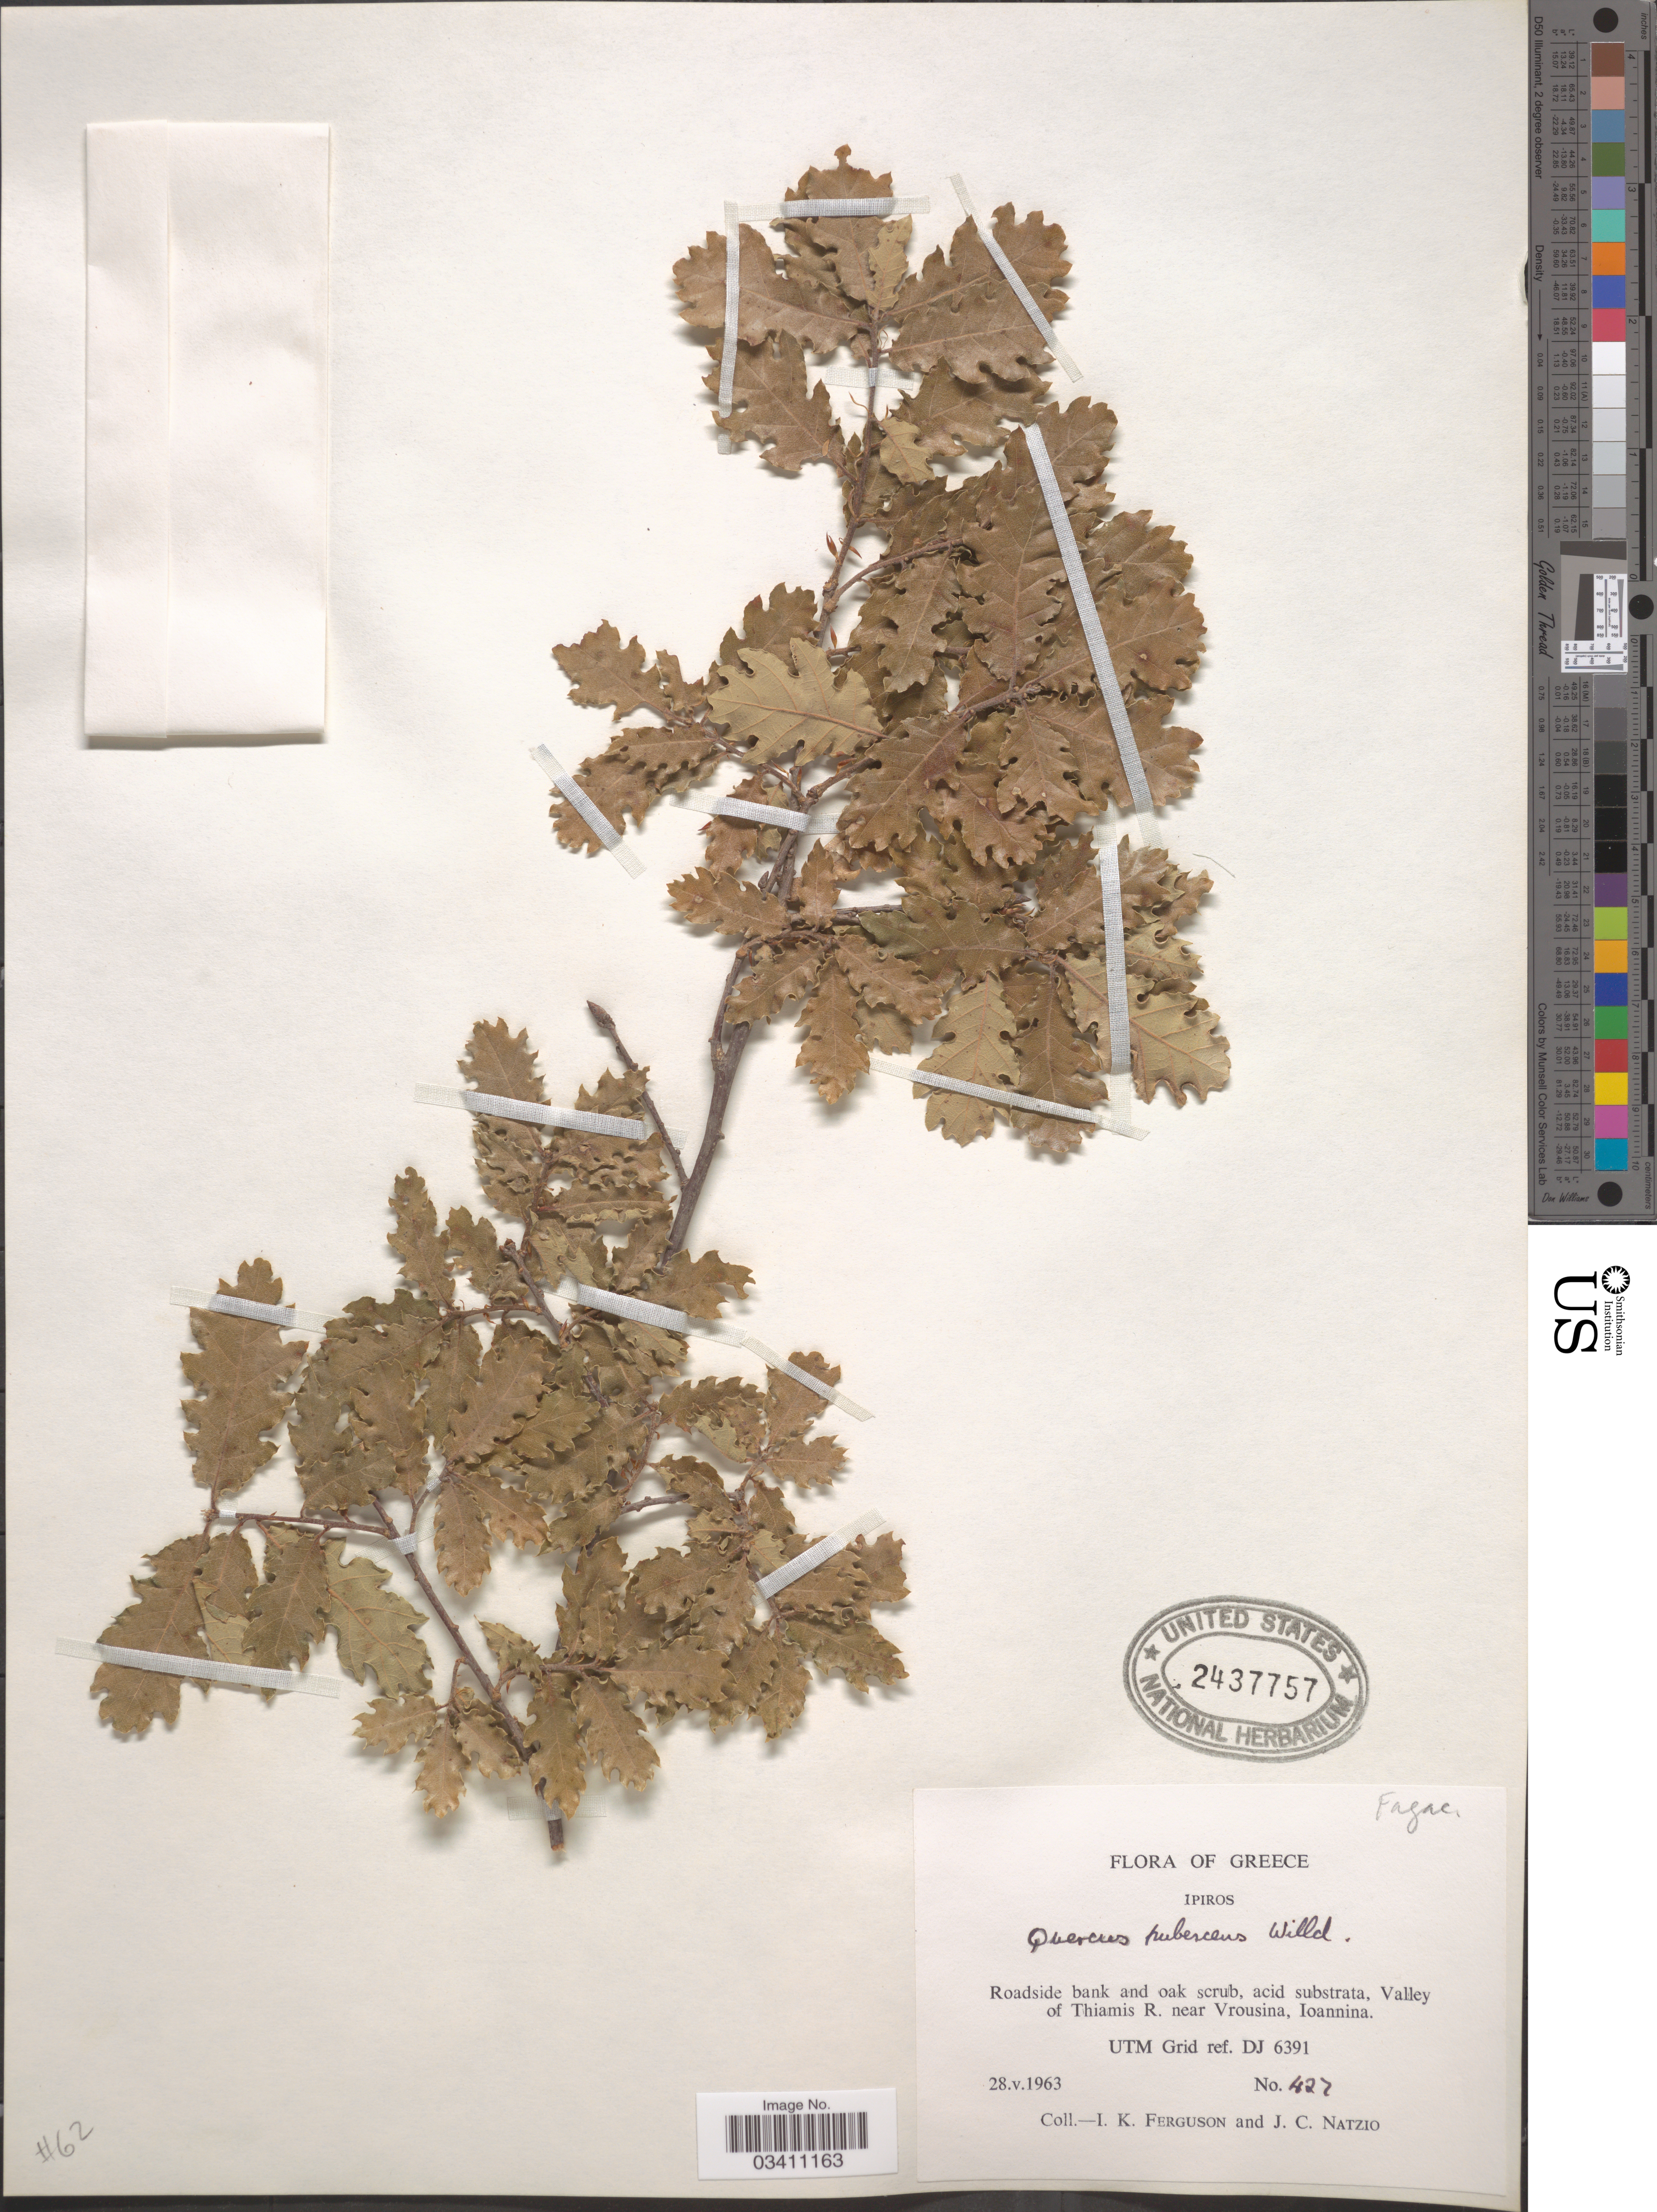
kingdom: Plantae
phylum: Tracheophyta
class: Magnoliopsida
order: Fagales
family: Fagaceae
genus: Quercus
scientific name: Quercus pubescens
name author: Willd.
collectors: I. K. Ferguson & J. Natzio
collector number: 427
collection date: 1963-05-28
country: Greece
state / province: Epirua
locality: Ipiros. Valley of Thiamis R. near Vrousina, Ioannina. UTM Grid ref. DJ 6391.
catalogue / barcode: US 2437757